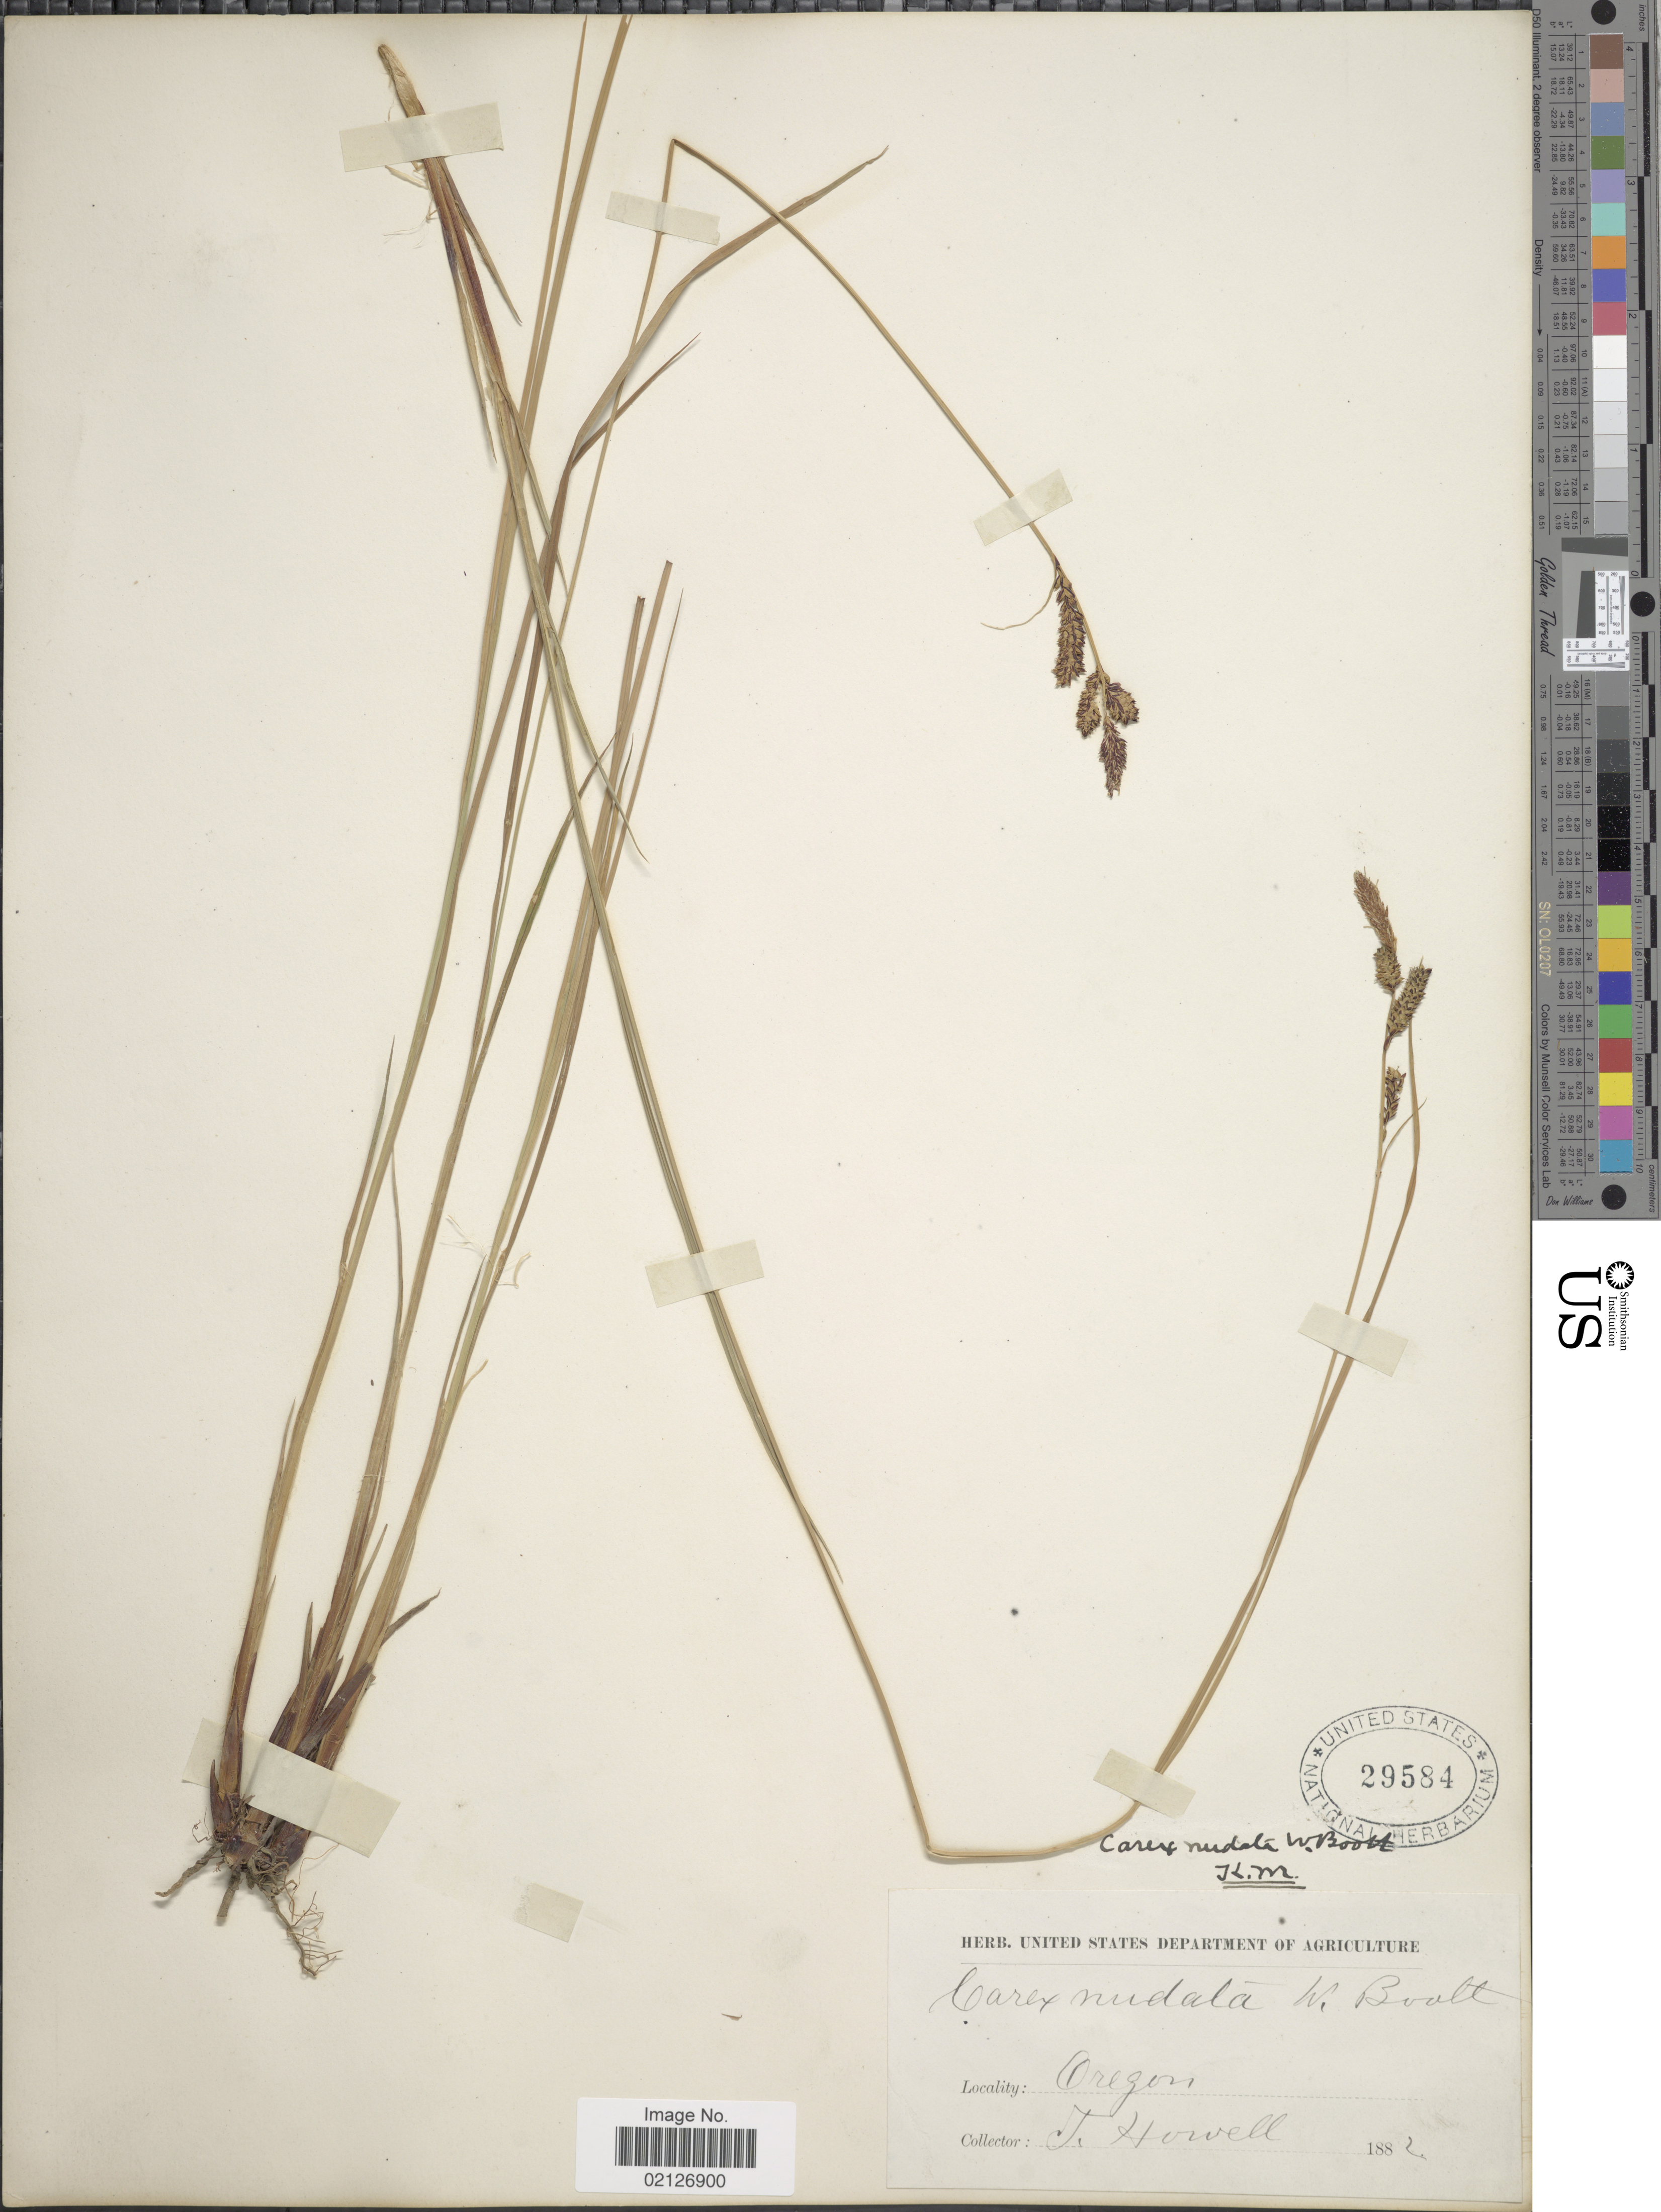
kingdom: Plantae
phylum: Tracheophyta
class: Liliopsida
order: Poales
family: Cyperaceae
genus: Carex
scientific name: Carex nudata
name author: W. Boott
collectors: T. Howell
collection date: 1882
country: United States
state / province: Oregon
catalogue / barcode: US 29584